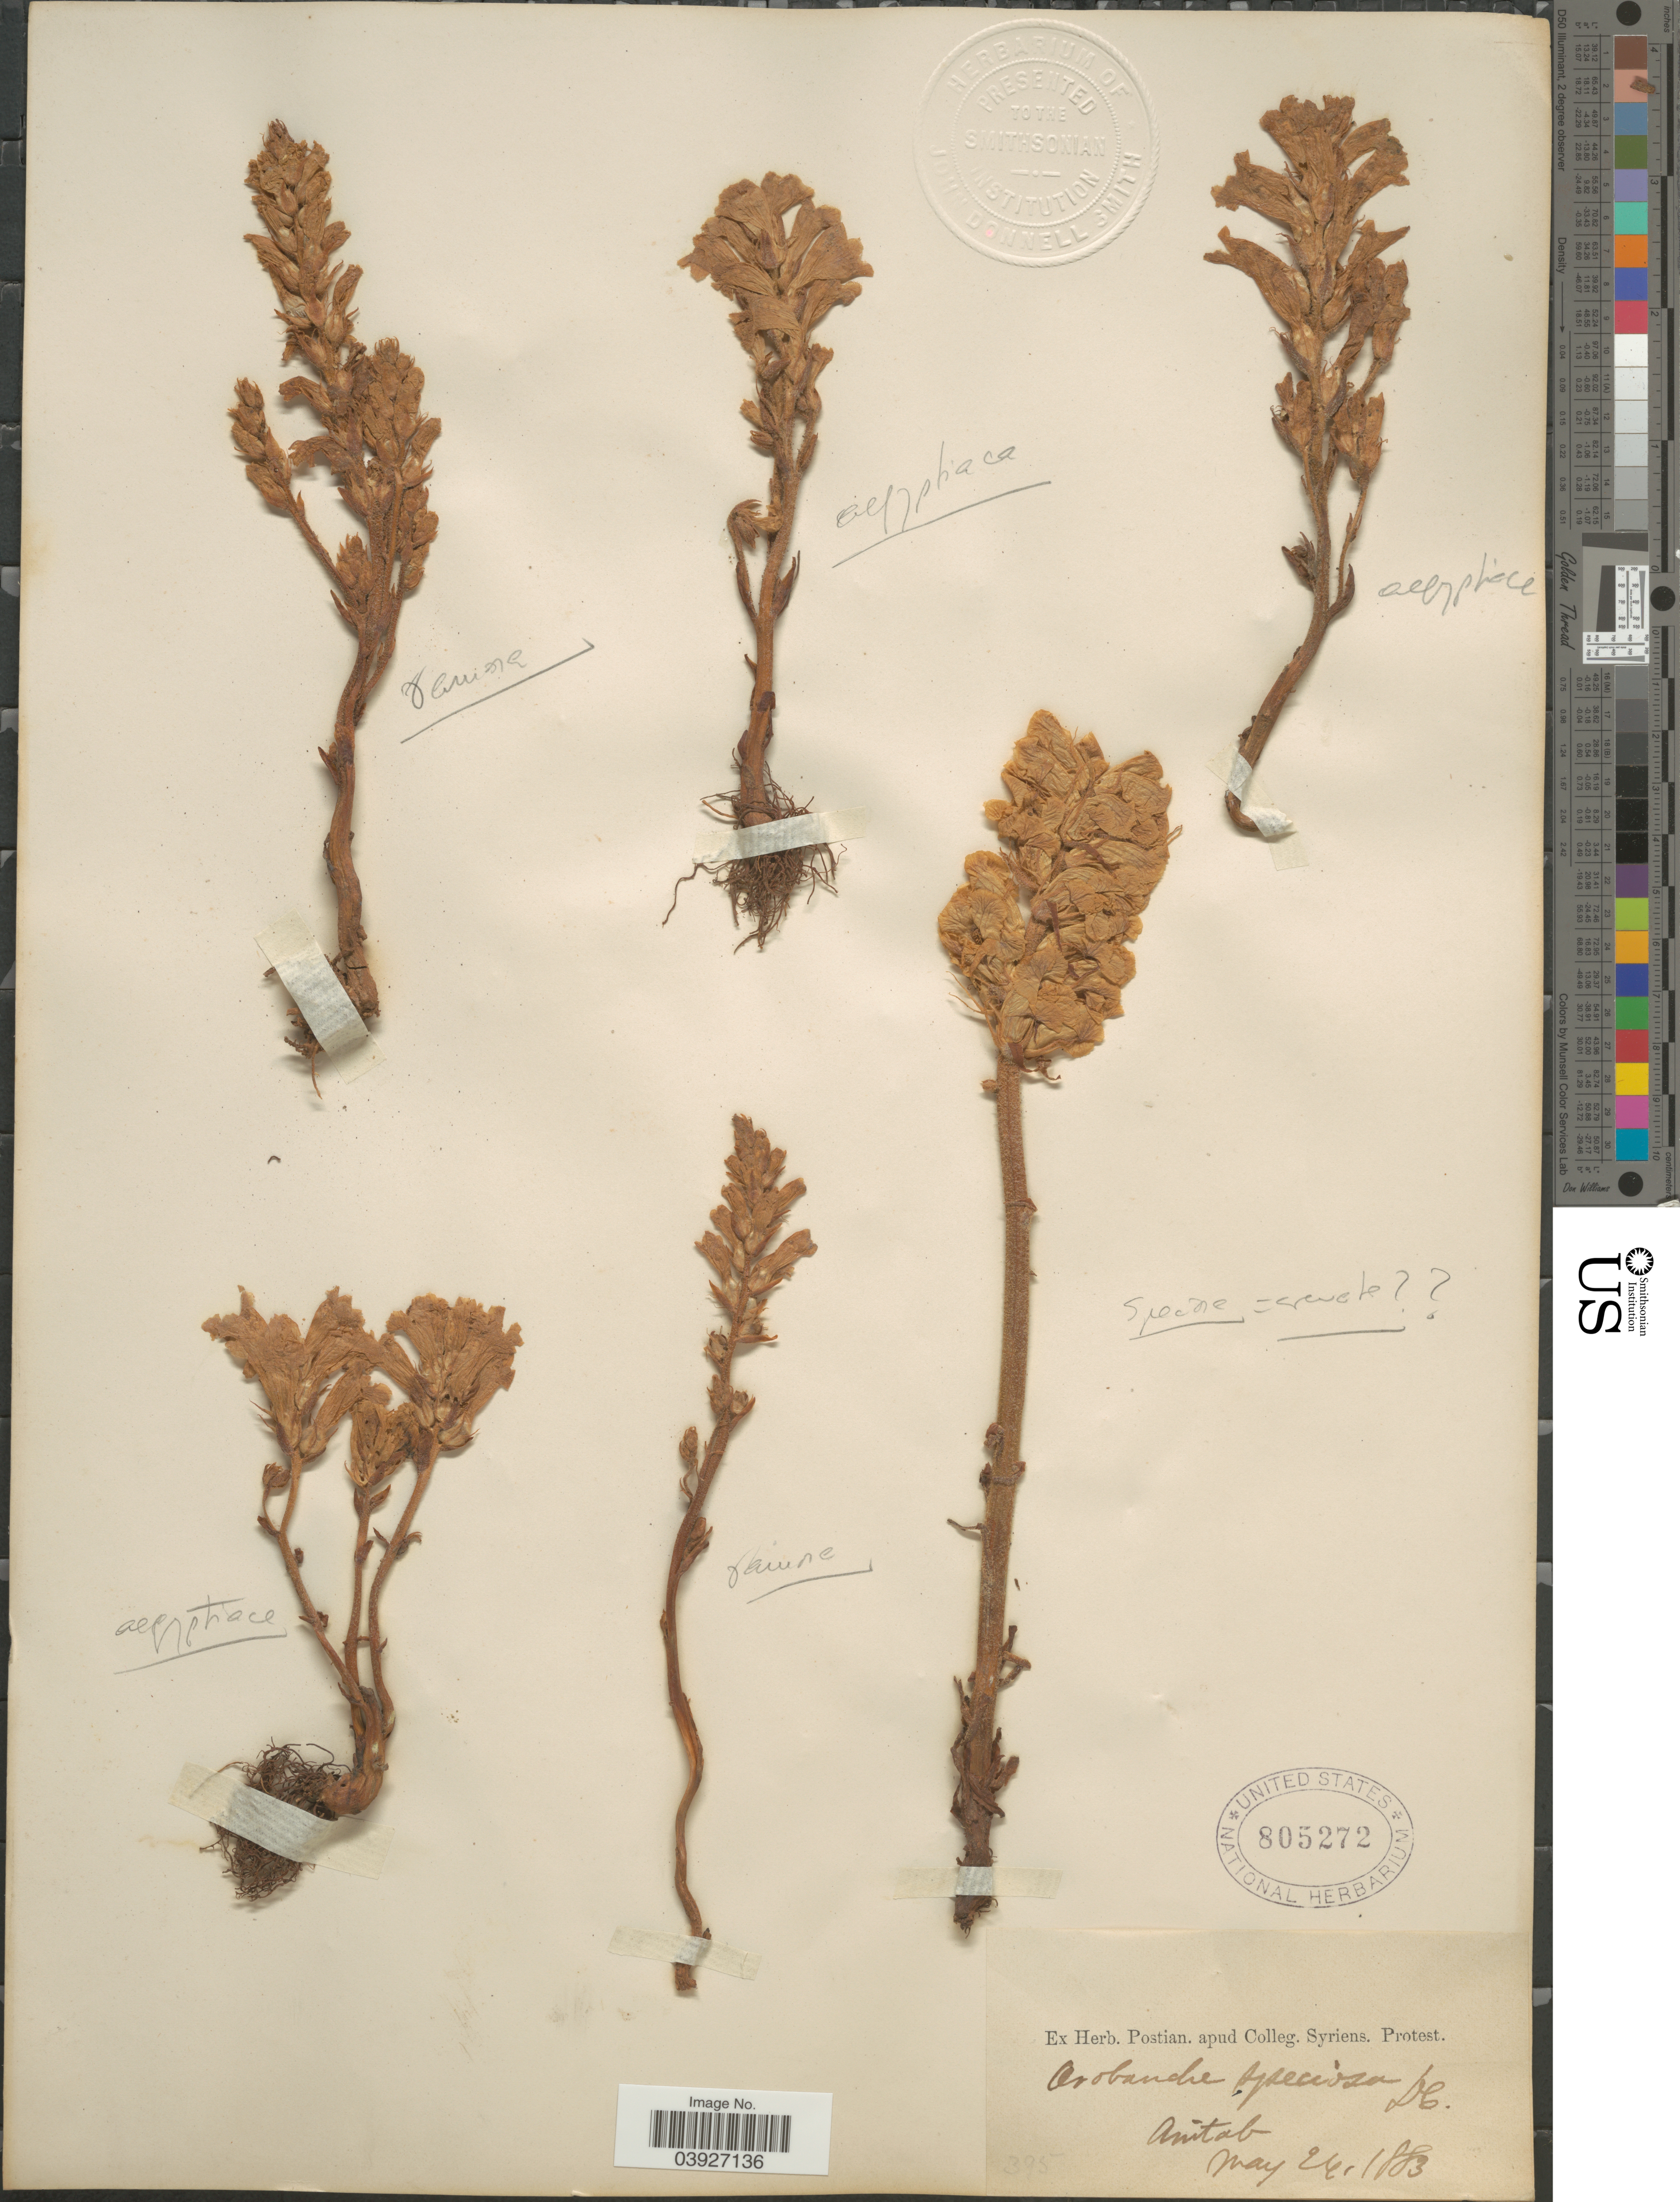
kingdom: Plantae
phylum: Tracheophyta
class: Magnoliopsida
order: Lamiales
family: Orobanchaceae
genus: Orobanche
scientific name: Orobanche speciosa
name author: DC.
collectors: ex herb. Postian. apud Colleg. Syriens. Protest. USE "Fannie P. A. Shepard" (10308853) AS PRIMARY COLLECTOR INSTEAD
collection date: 1883-05-24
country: Turkey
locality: Aintab.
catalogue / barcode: US 805272